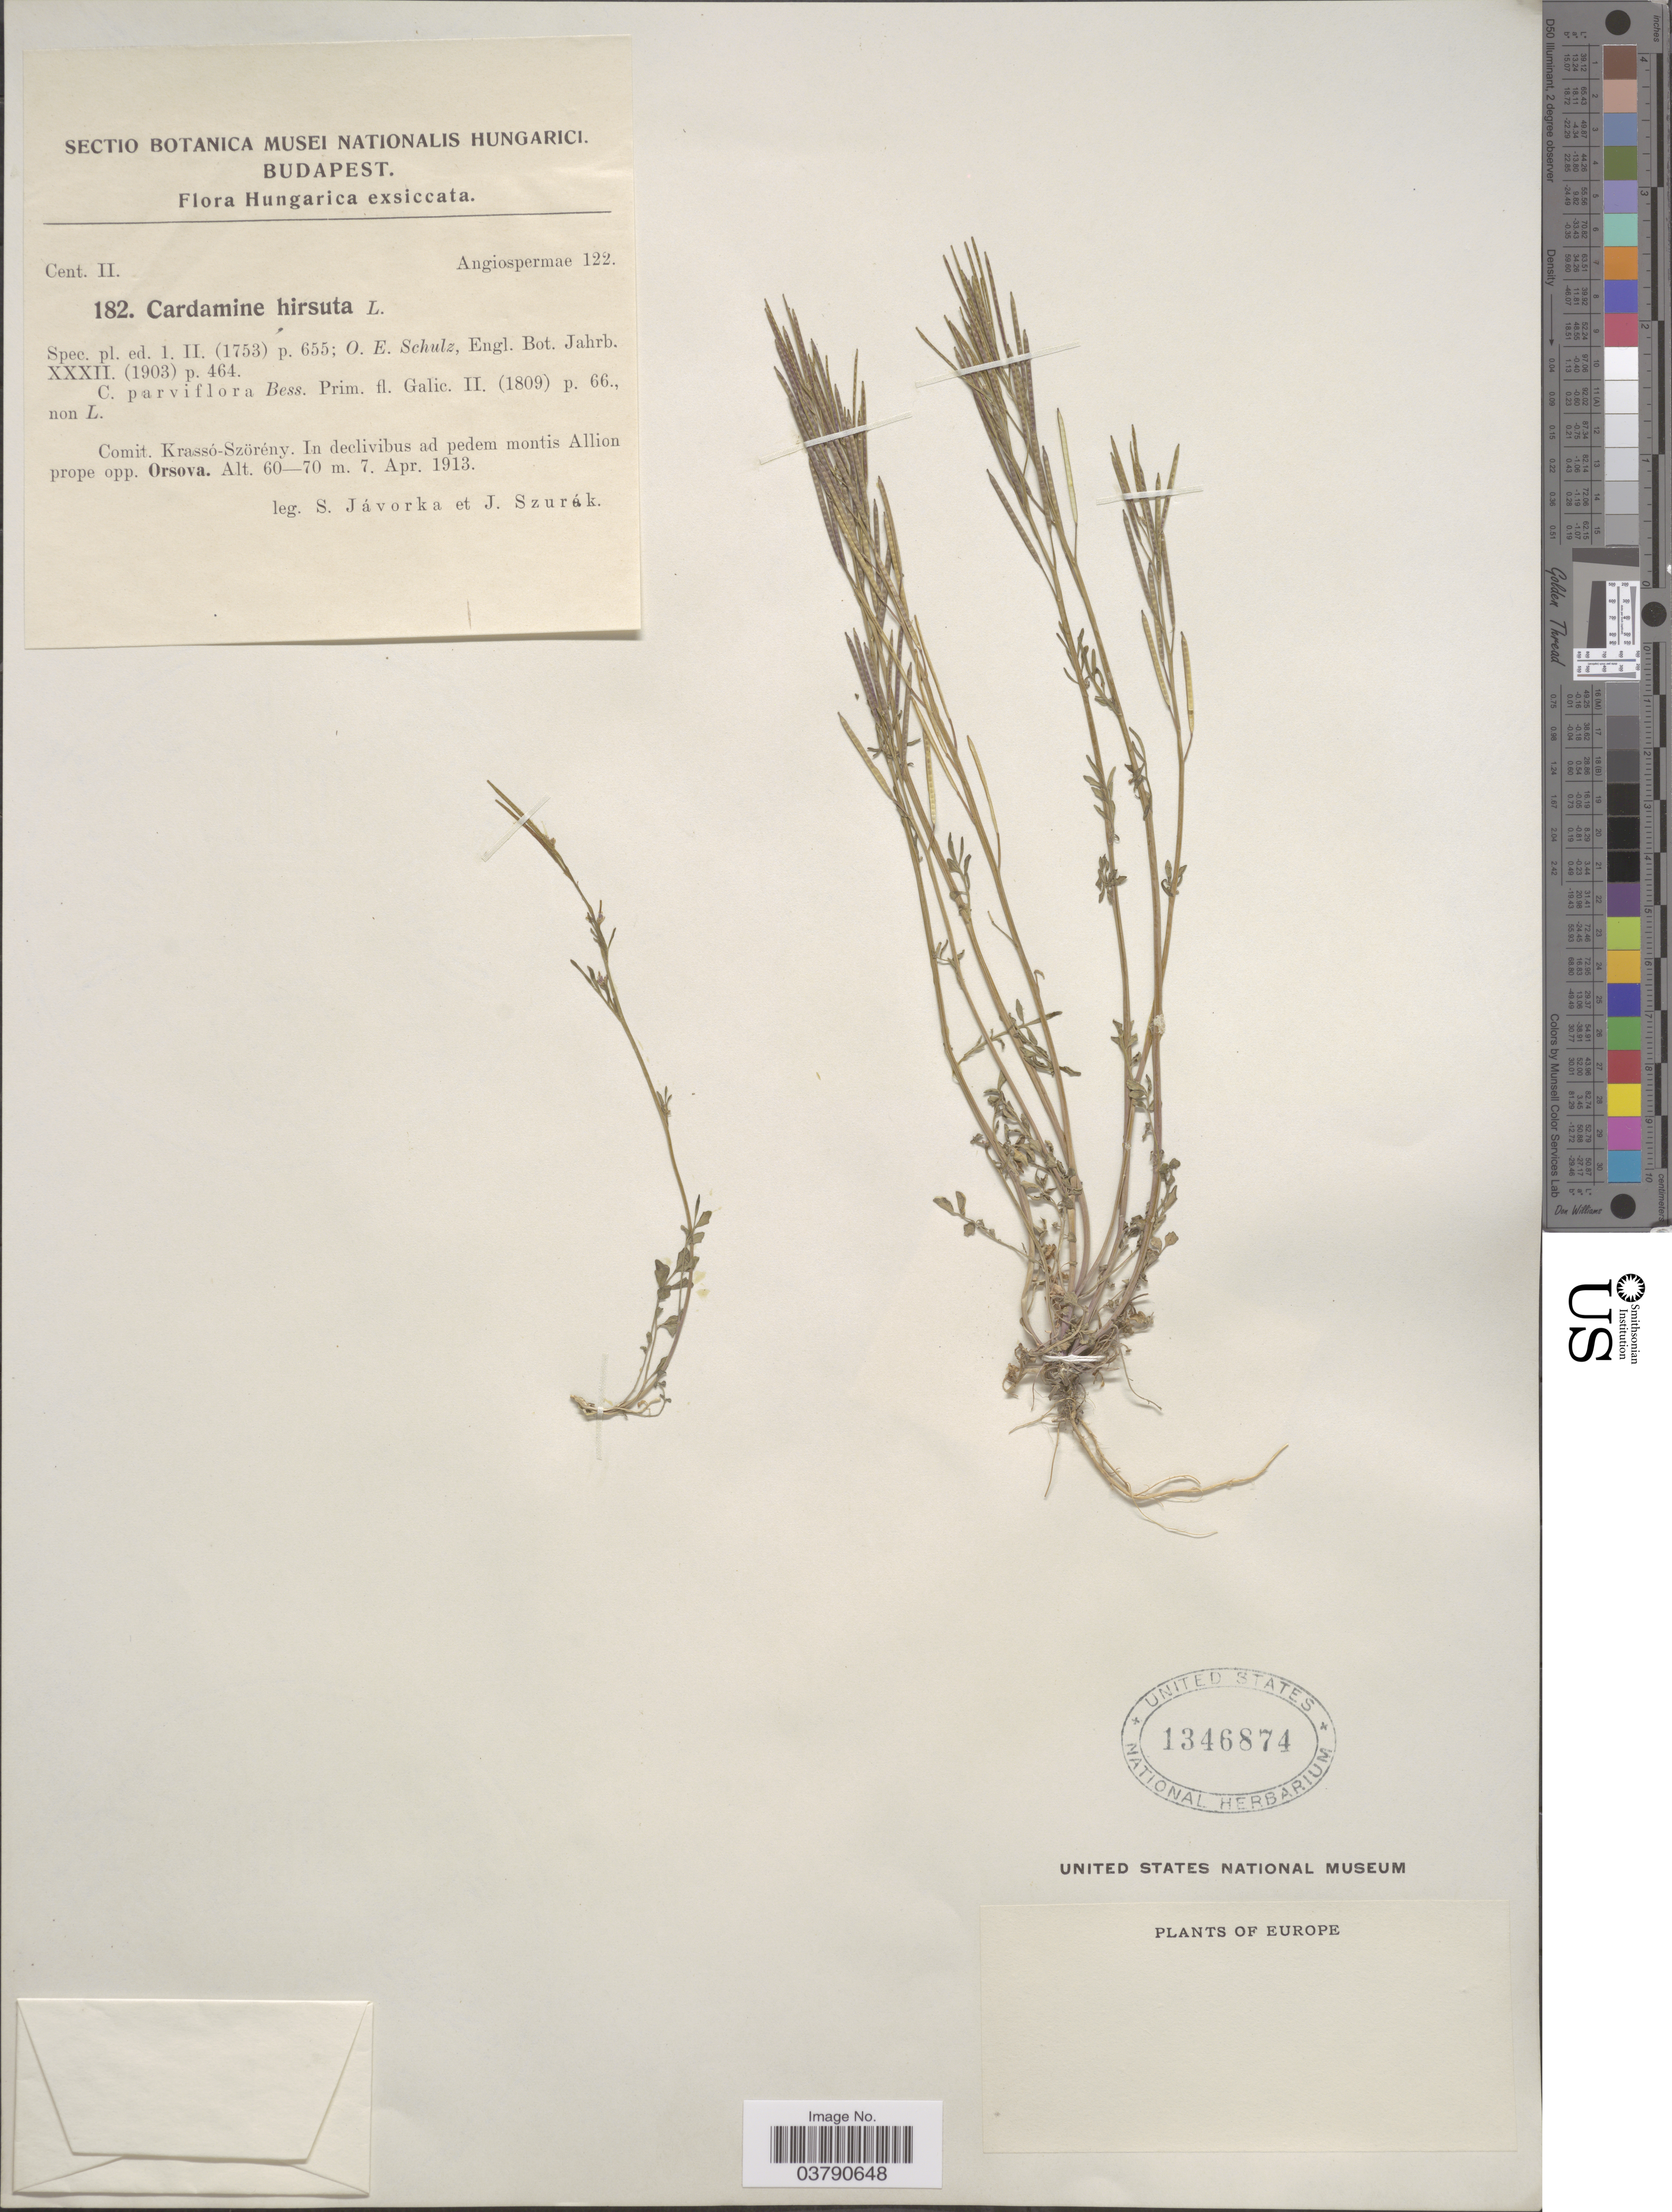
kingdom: Plantae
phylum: Tracheophyta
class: Magnoliopsida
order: Brassicales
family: Brassicaceae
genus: Cardamine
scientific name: Cardamine hirsuta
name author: L.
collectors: S. Javorka & J. Szurak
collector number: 182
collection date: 1913-04-07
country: Hungary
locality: Comit. Krassó-Szörény. In declivibus ad pedem montis Allion prope opp. Orsova.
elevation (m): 60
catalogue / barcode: US 1346874